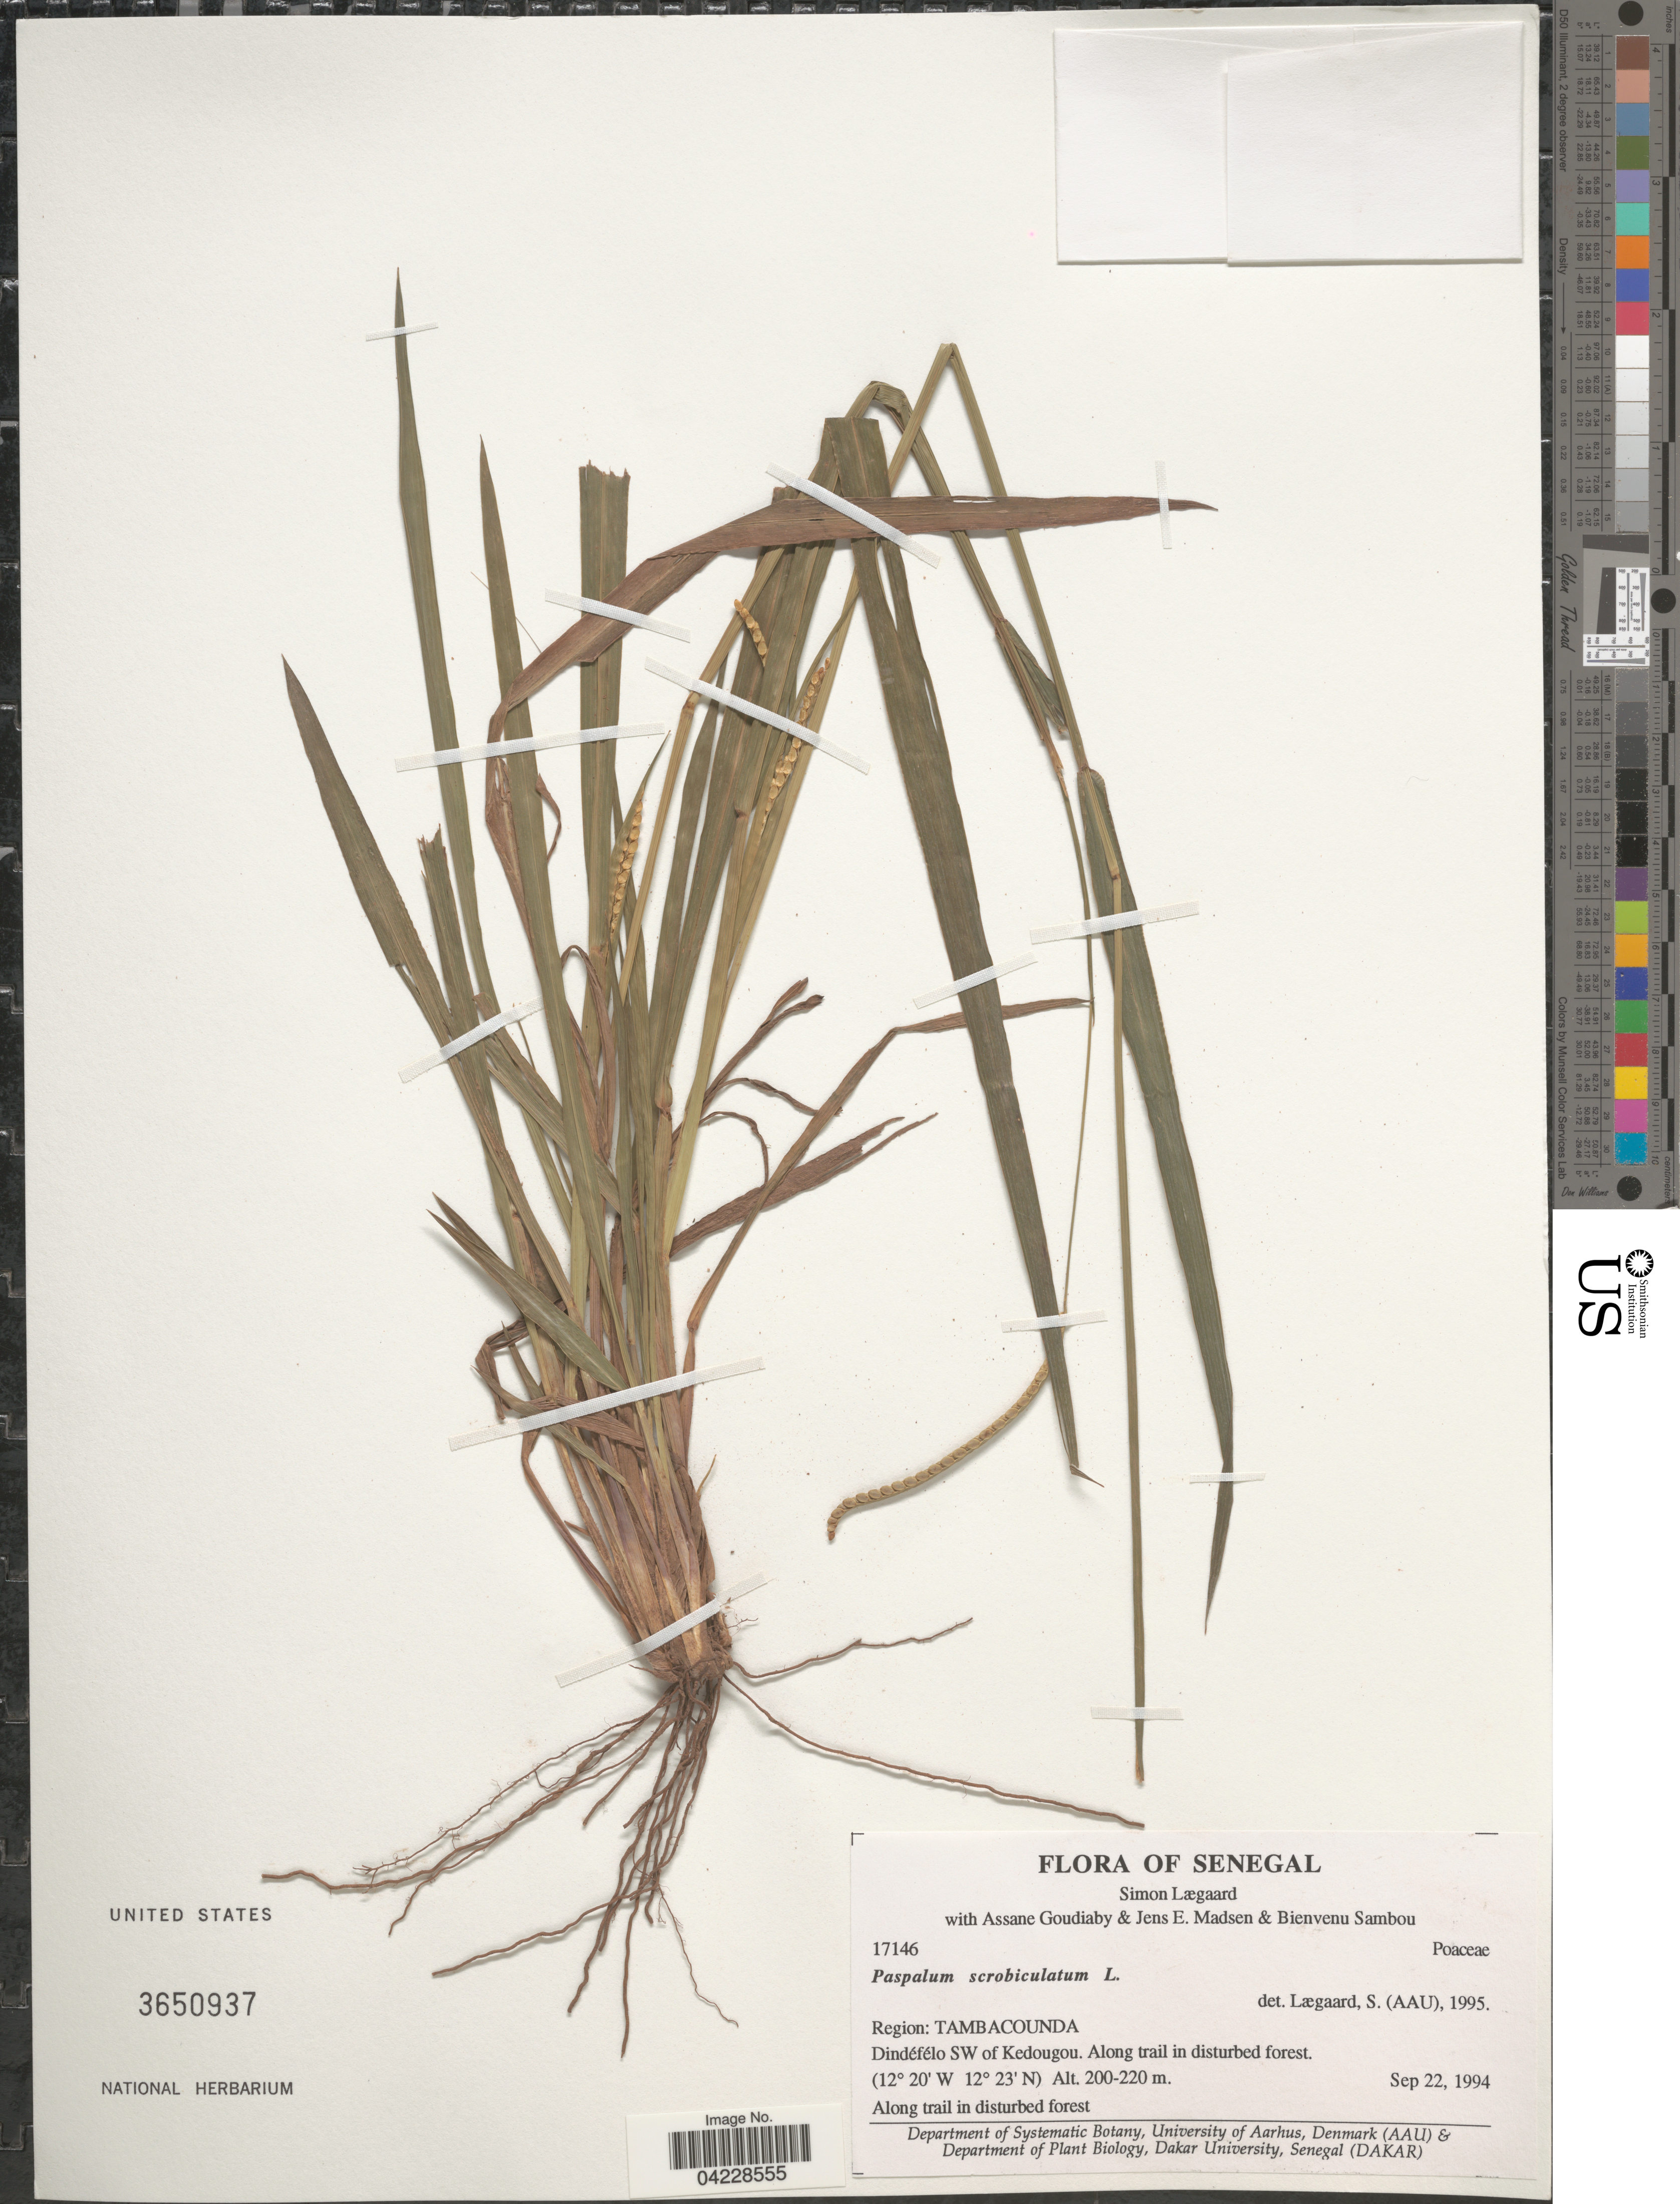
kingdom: Plantae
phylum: Tracheophyta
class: Liliopsida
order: Poales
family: Poaceae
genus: Paspalum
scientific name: Paspalum scrobiculatum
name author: L.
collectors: S. Lægaard, A. Goudiaby, J. E. Madsen & B. Sambou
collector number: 17146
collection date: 1994-09-22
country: Senegal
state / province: Tambacounda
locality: Region: Tambacounda. Dindéfélo SW of Kedougou.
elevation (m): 200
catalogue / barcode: US 3650937